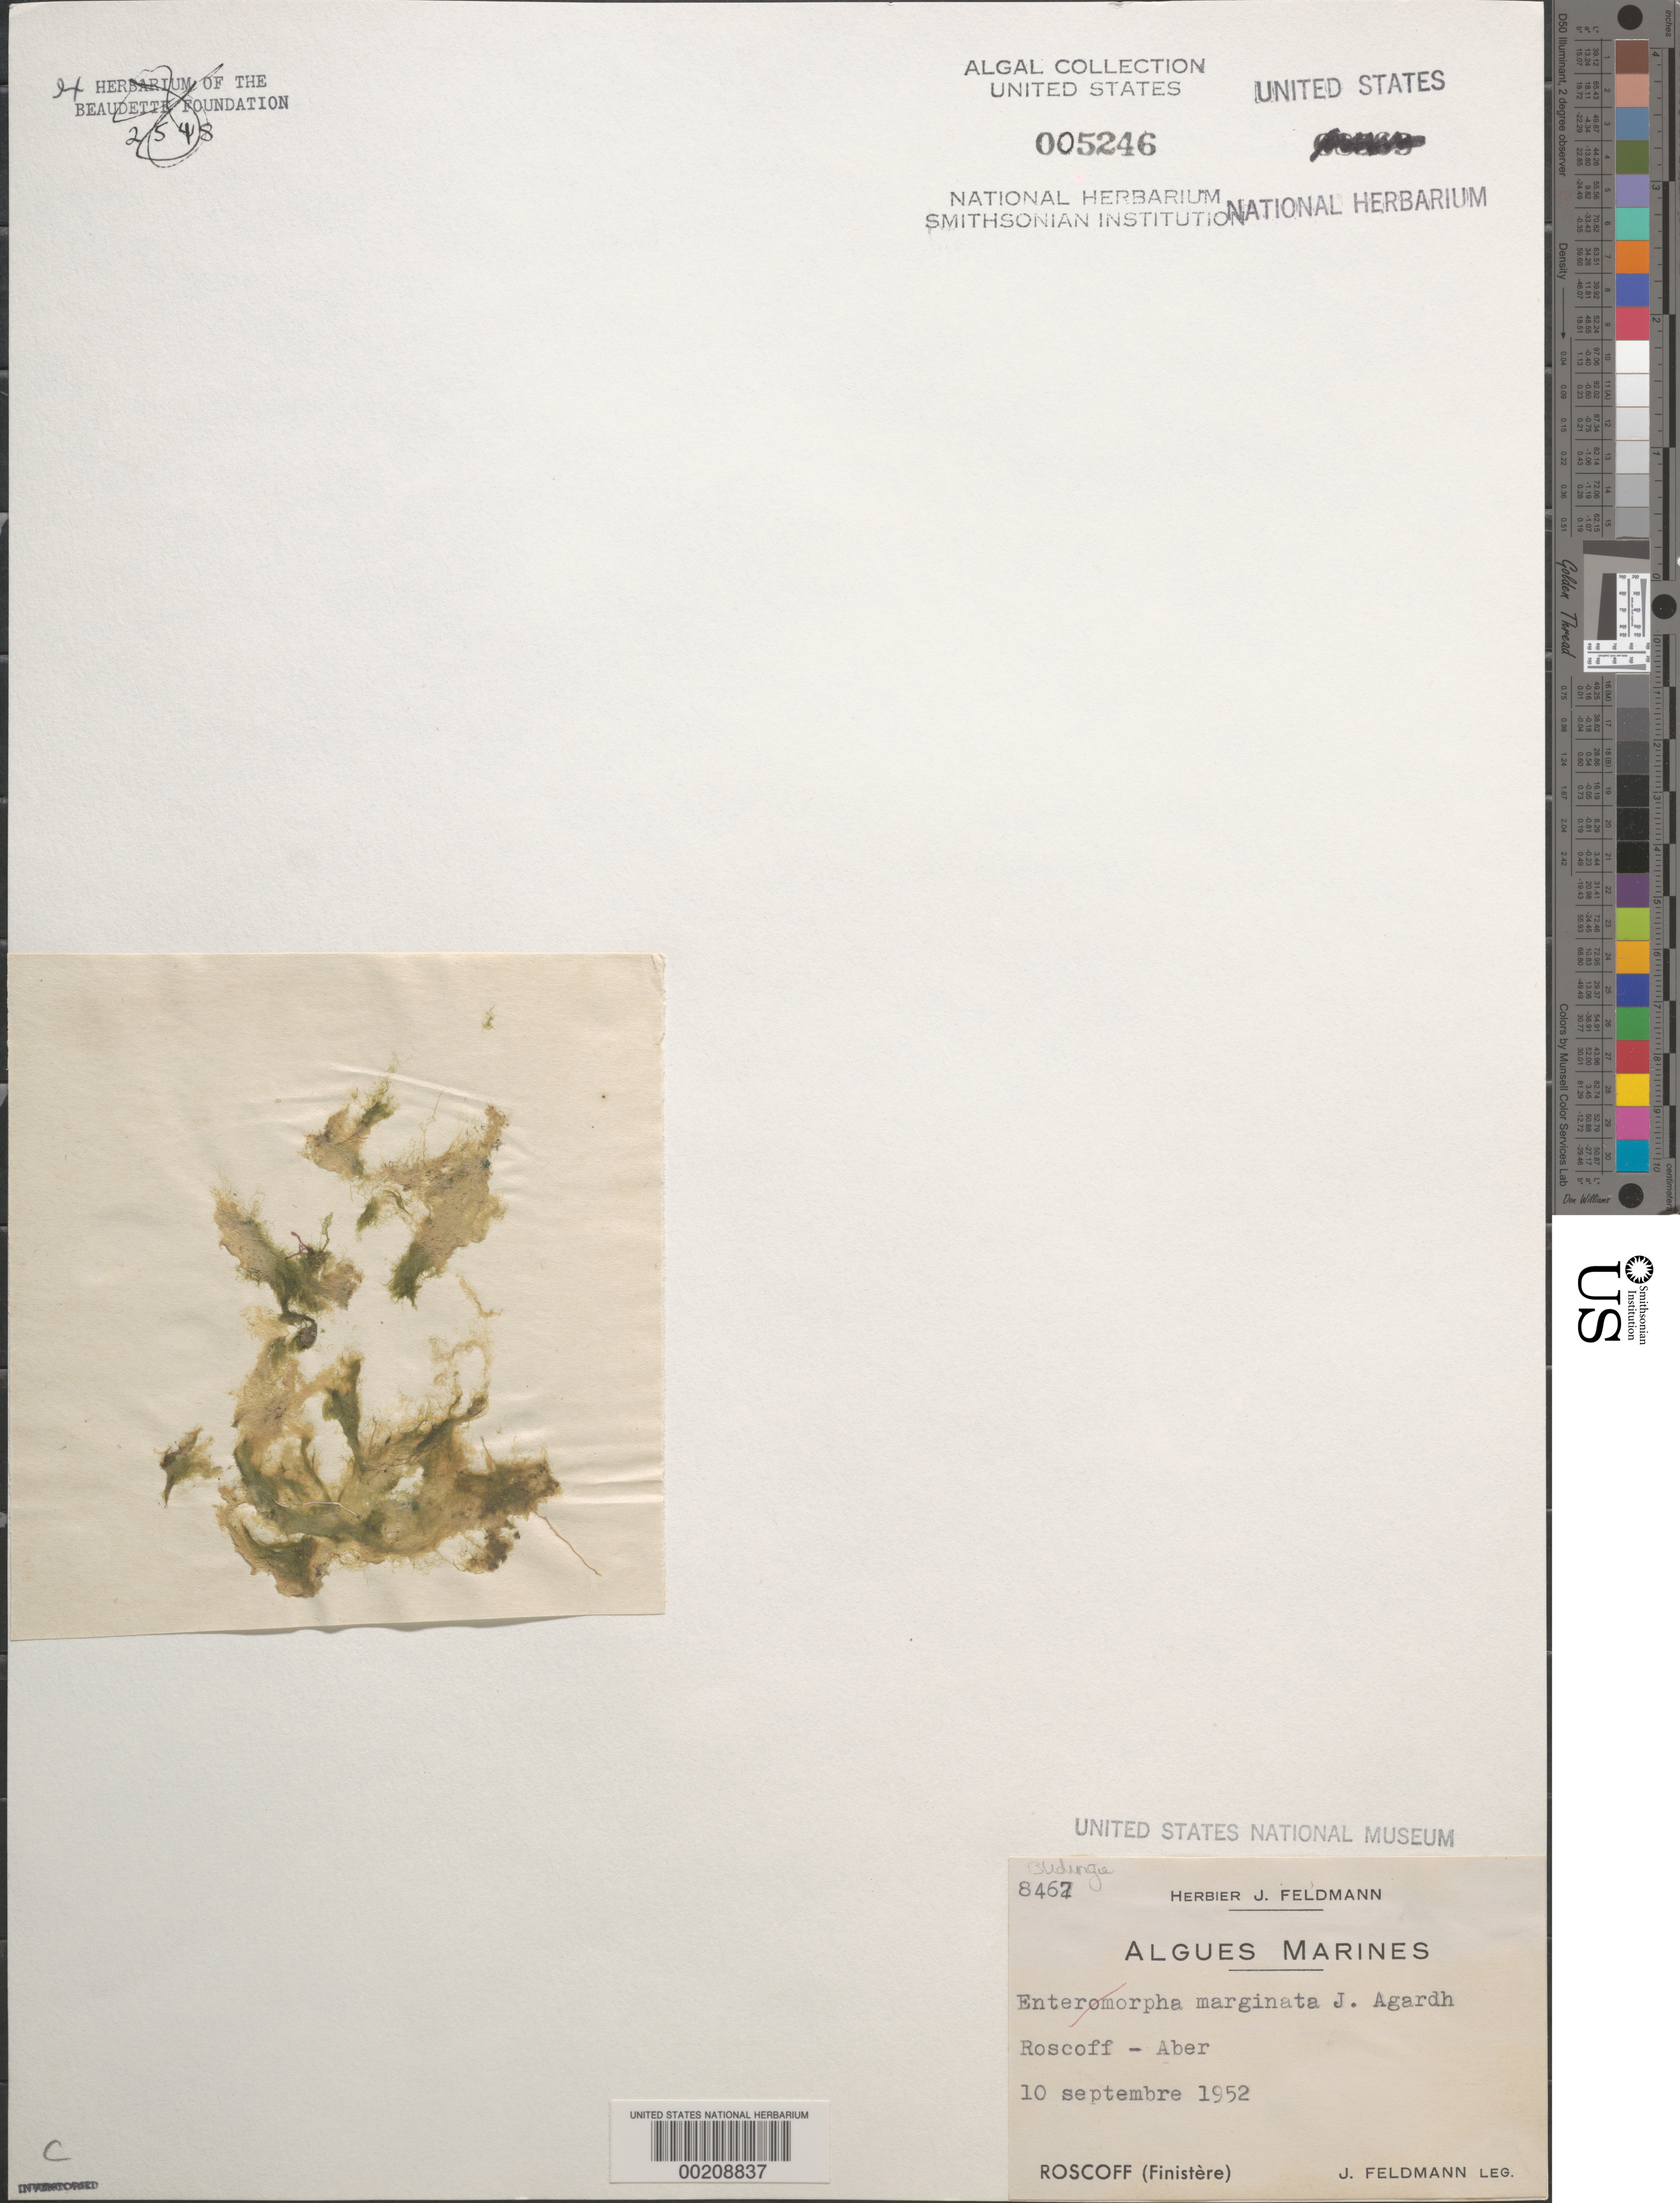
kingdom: Plantae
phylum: Chlorophyta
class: Ulvophyceae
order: Ulvales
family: Kornmanniaceae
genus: Blidingia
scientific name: Blidingia marginata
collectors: J. Feldmann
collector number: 8467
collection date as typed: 10 Sep 1952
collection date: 1952-09-10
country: France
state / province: Bretagne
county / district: Finistère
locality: Roscoff, aber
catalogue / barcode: US 5246